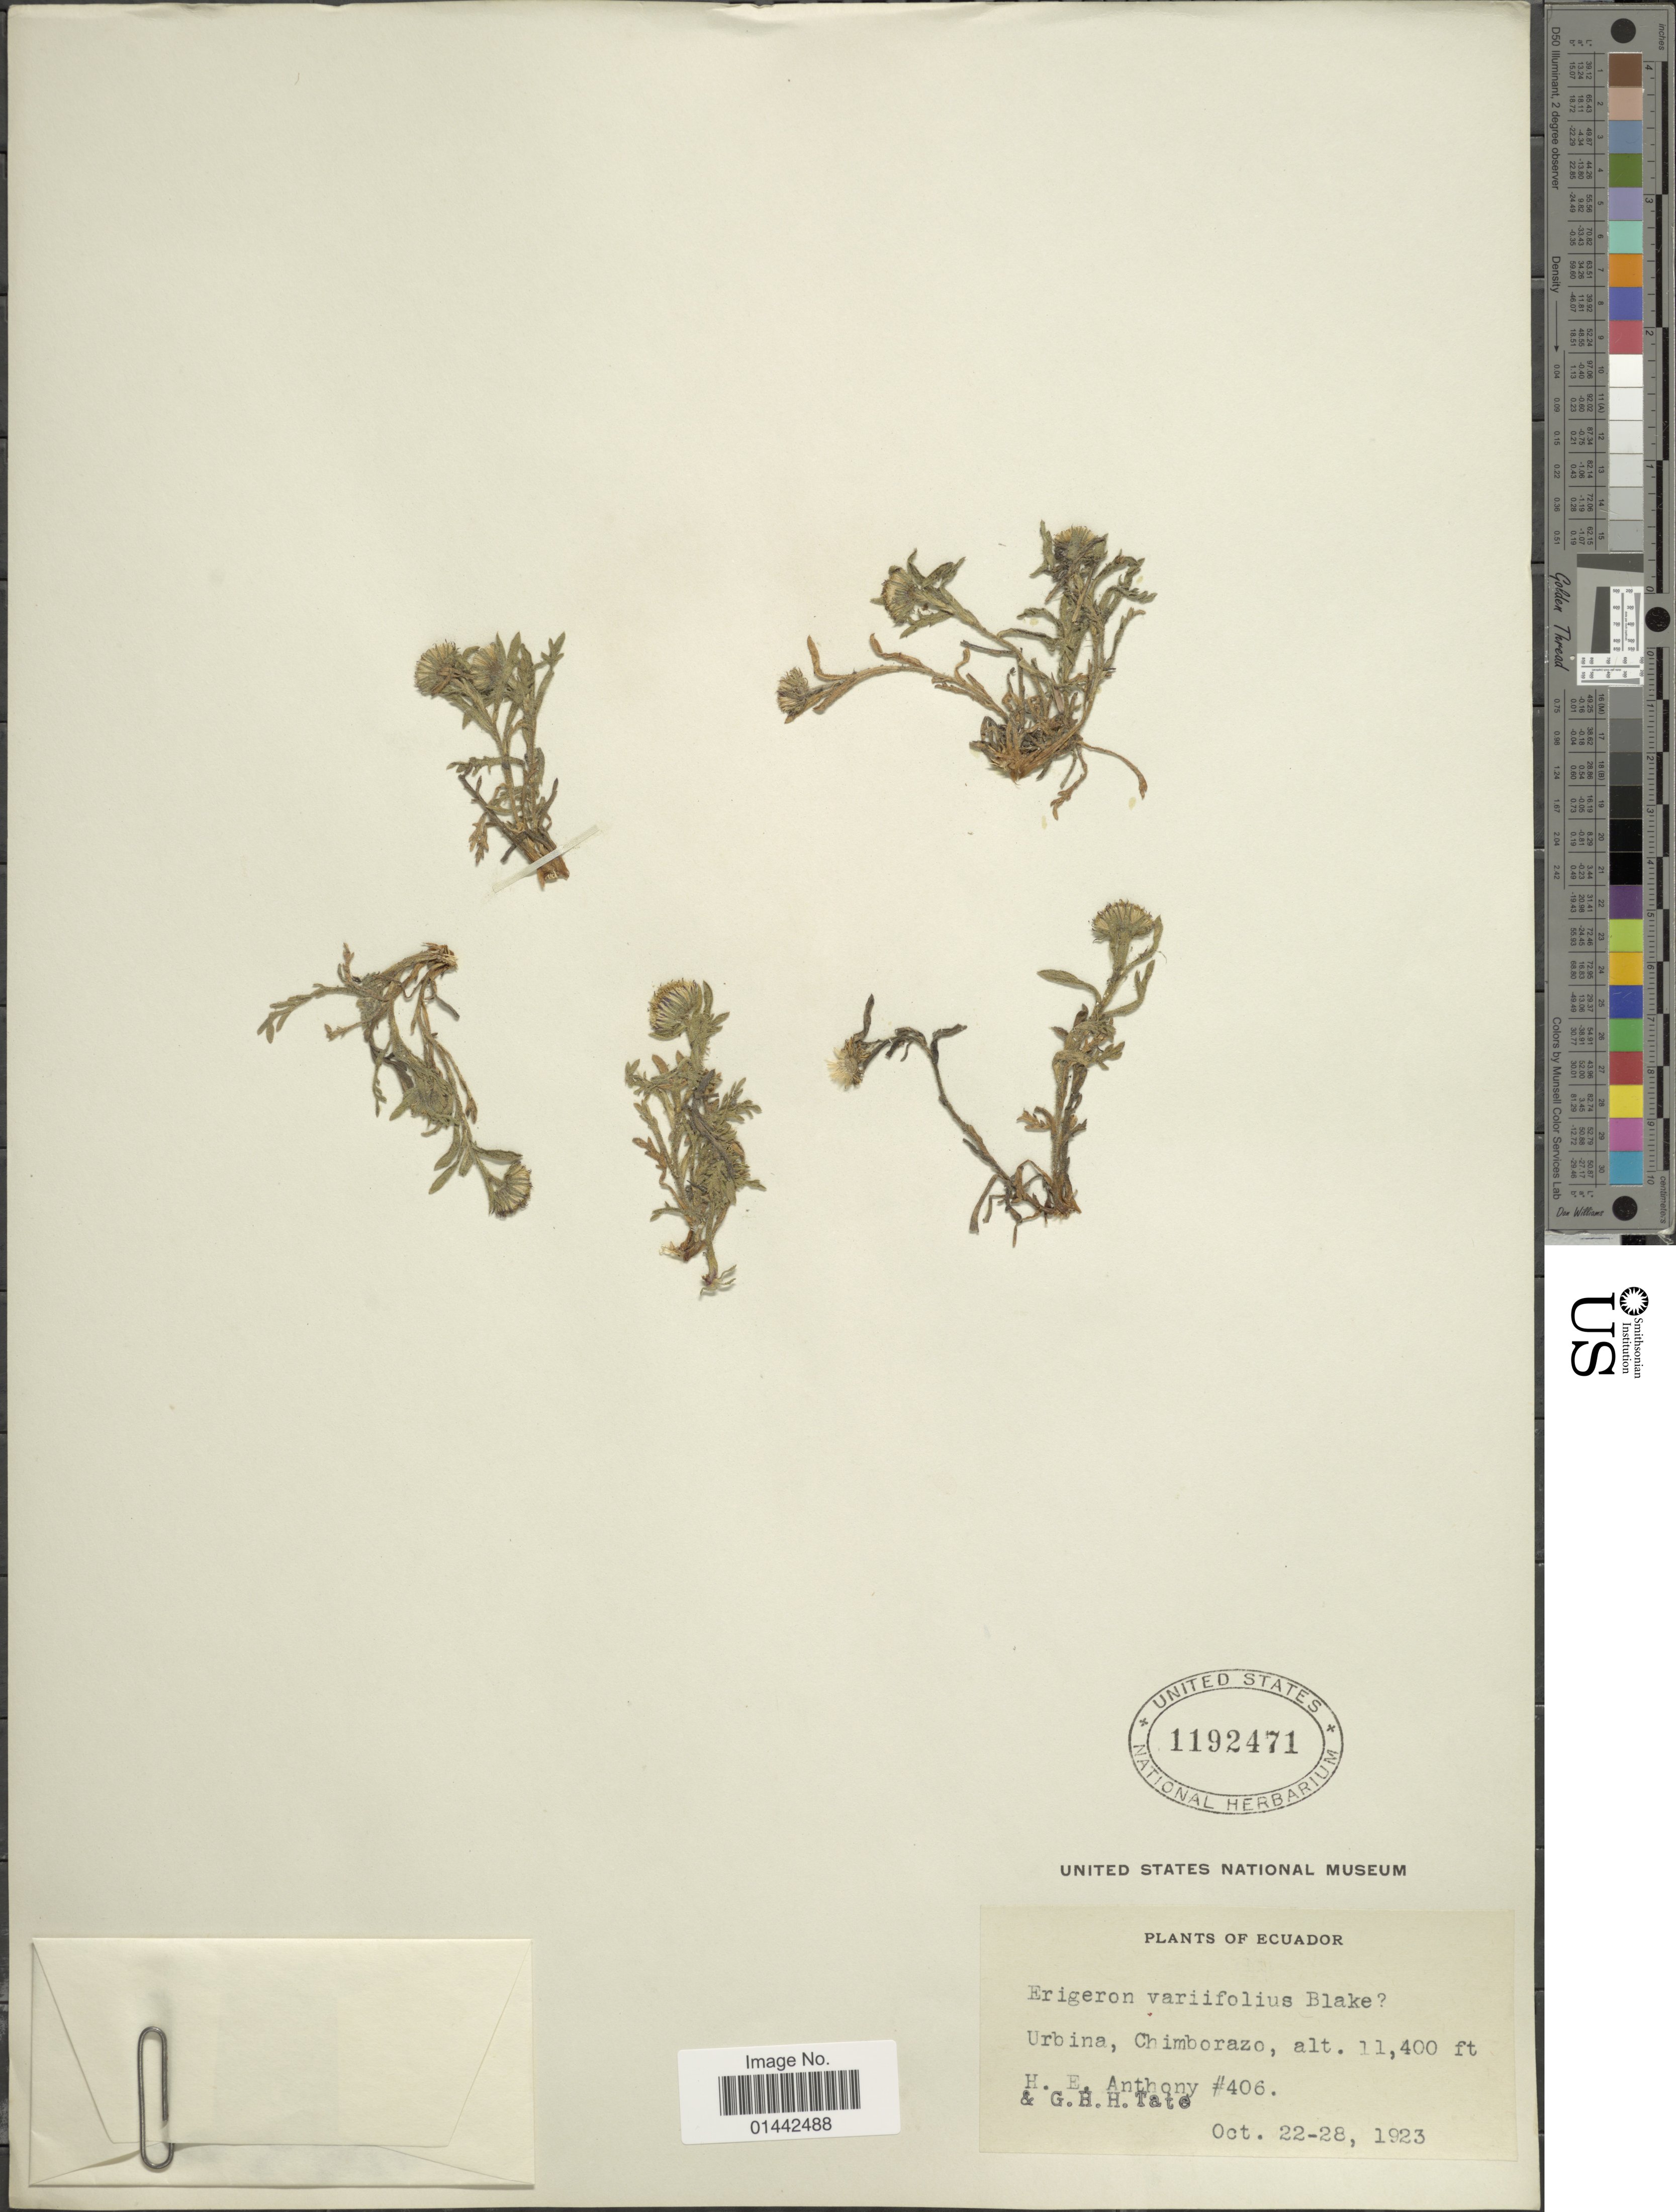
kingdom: Plantae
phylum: Tracheophyta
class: Magnoliopsida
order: Asterales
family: Asteraceae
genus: Erigeron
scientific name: Erigeron variifolius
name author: S.F. Blake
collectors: H. E. Anthony & G. H. H.Tate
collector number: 406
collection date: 1923-10-22/1923-10-28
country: Ecuador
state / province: Chimborazo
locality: Urbina.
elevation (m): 3475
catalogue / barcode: US 1192471